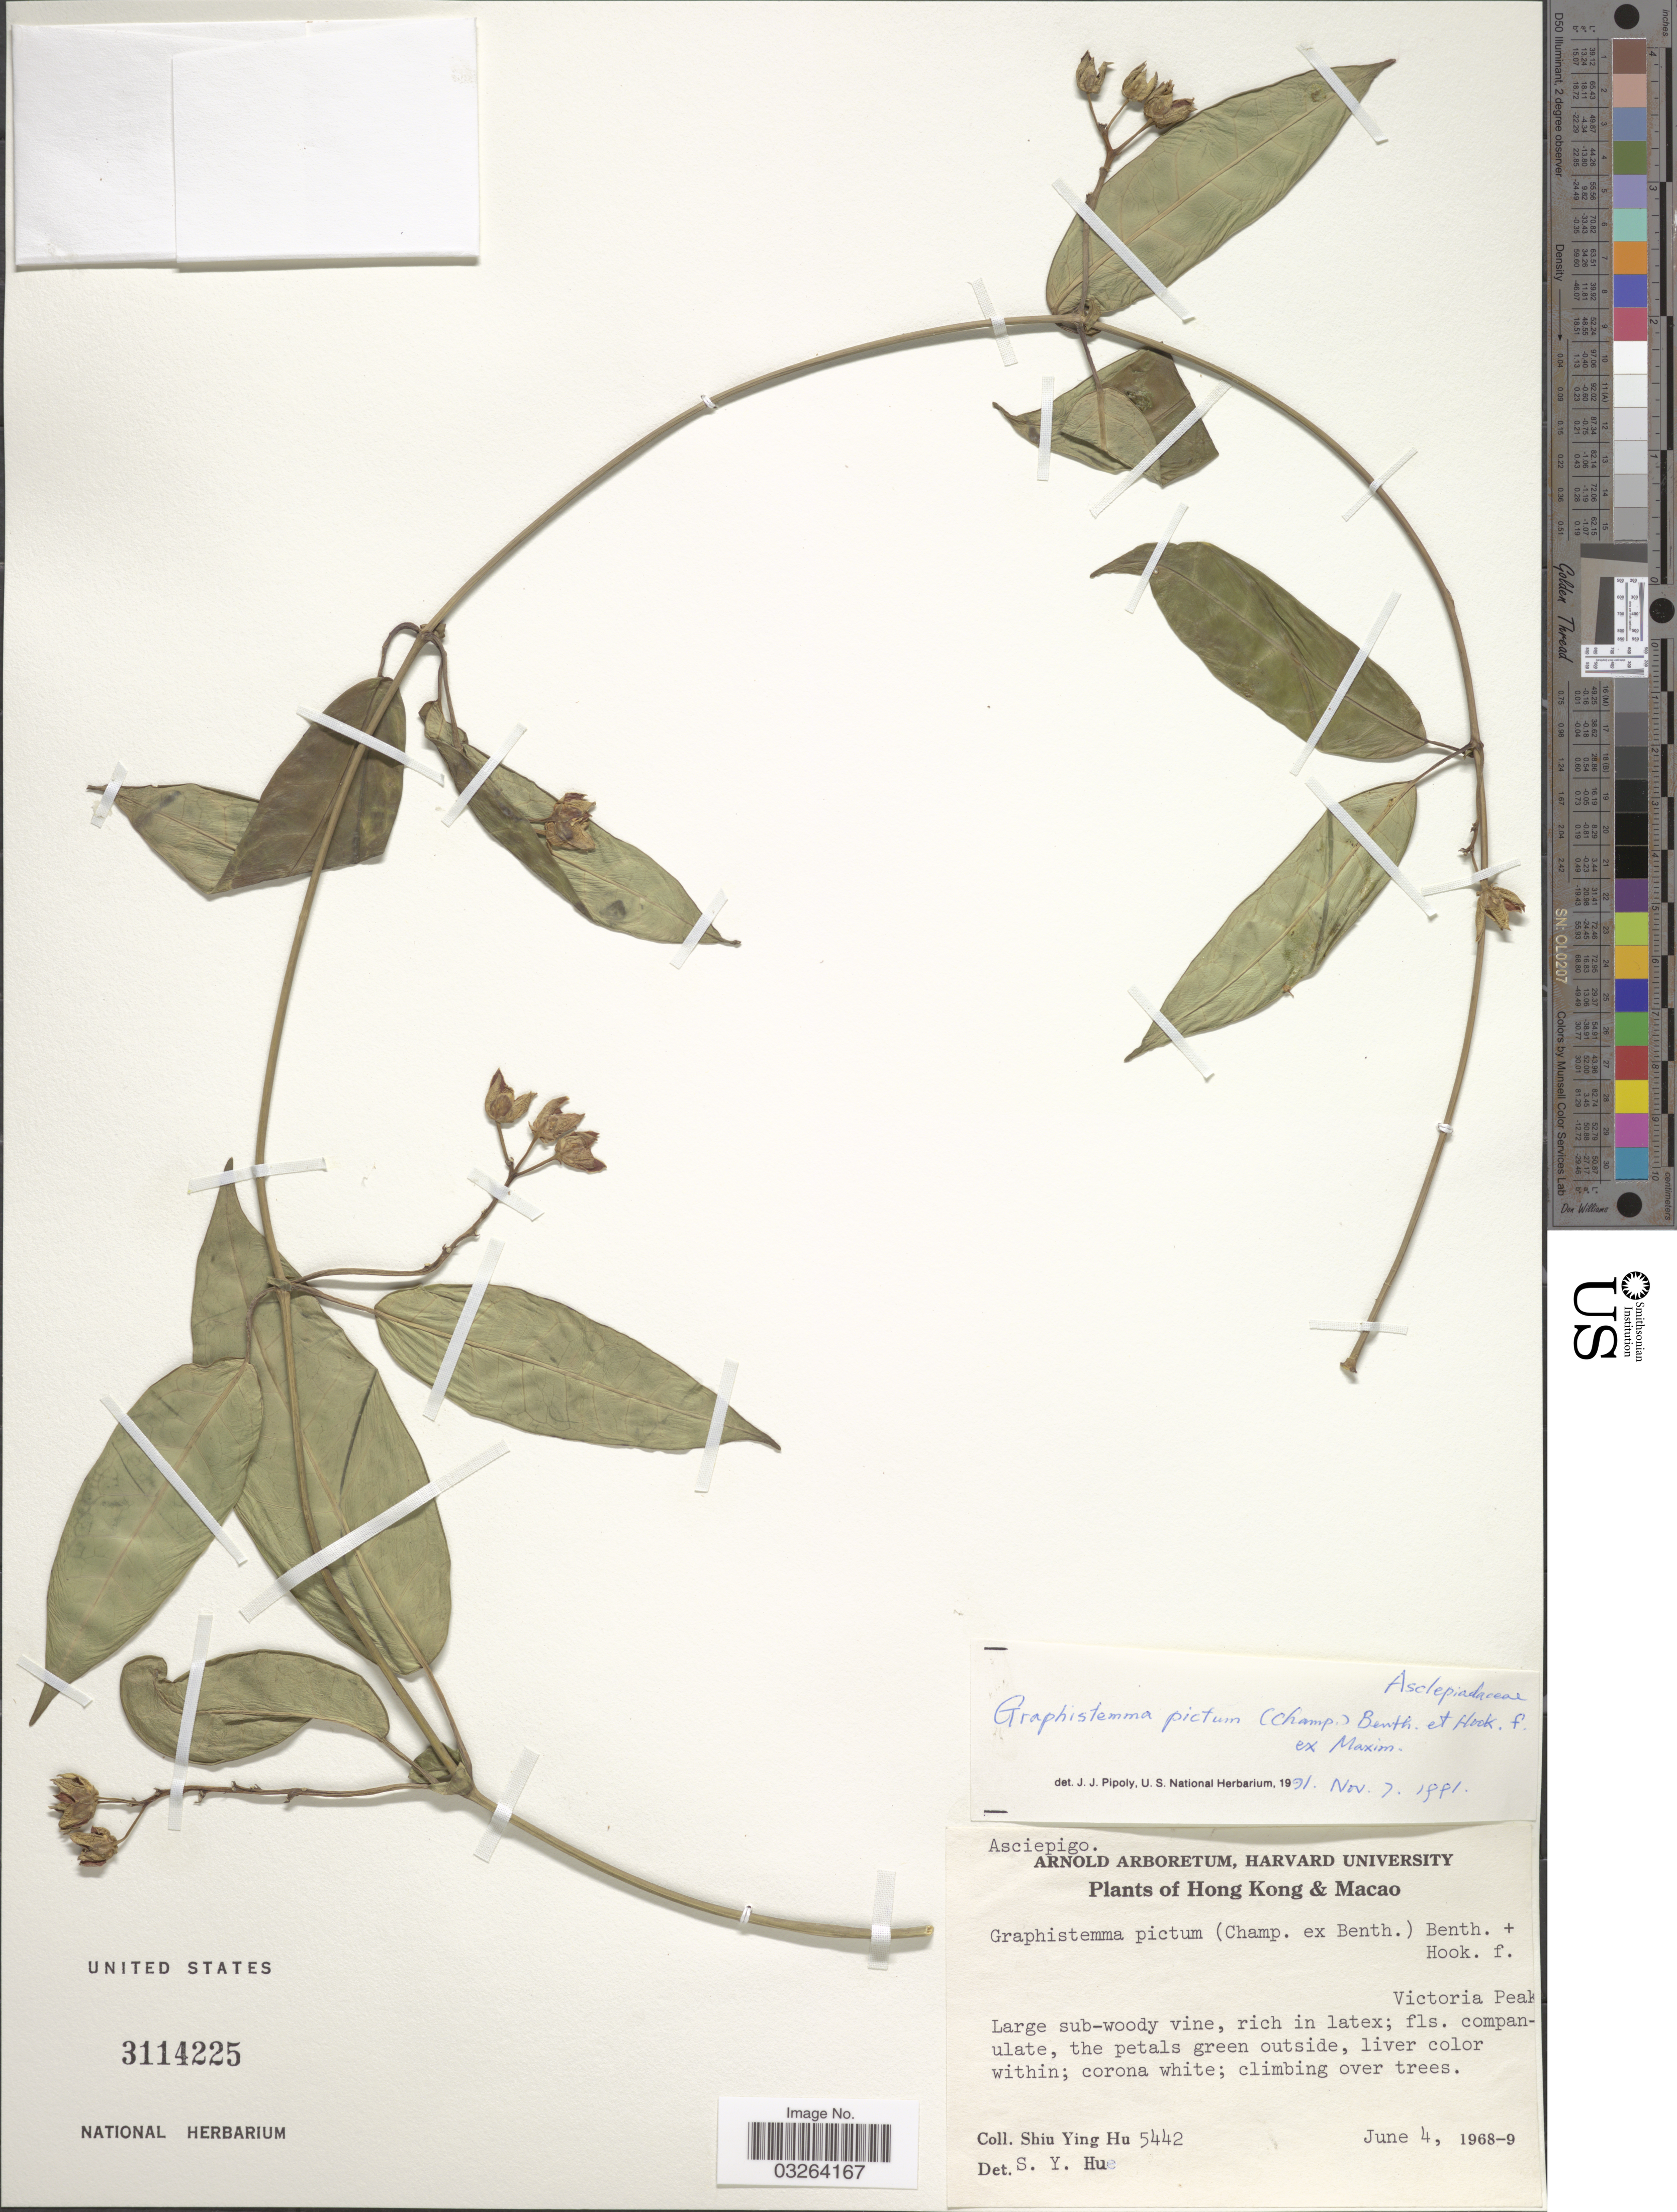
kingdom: Plantae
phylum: Tracheophyta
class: Magnoliopsida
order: Gentianales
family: Apocynaceae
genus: Graphistemma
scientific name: Graphistemma pictum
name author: (Champ. ex Benth.) Benth. & Hook. f. ex Maxim.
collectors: S. Y. Hu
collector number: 5442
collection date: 1968-06-04/1969-06-04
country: China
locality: Hong Kong & Macao. Victoria Peak.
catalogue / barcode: US 3114225